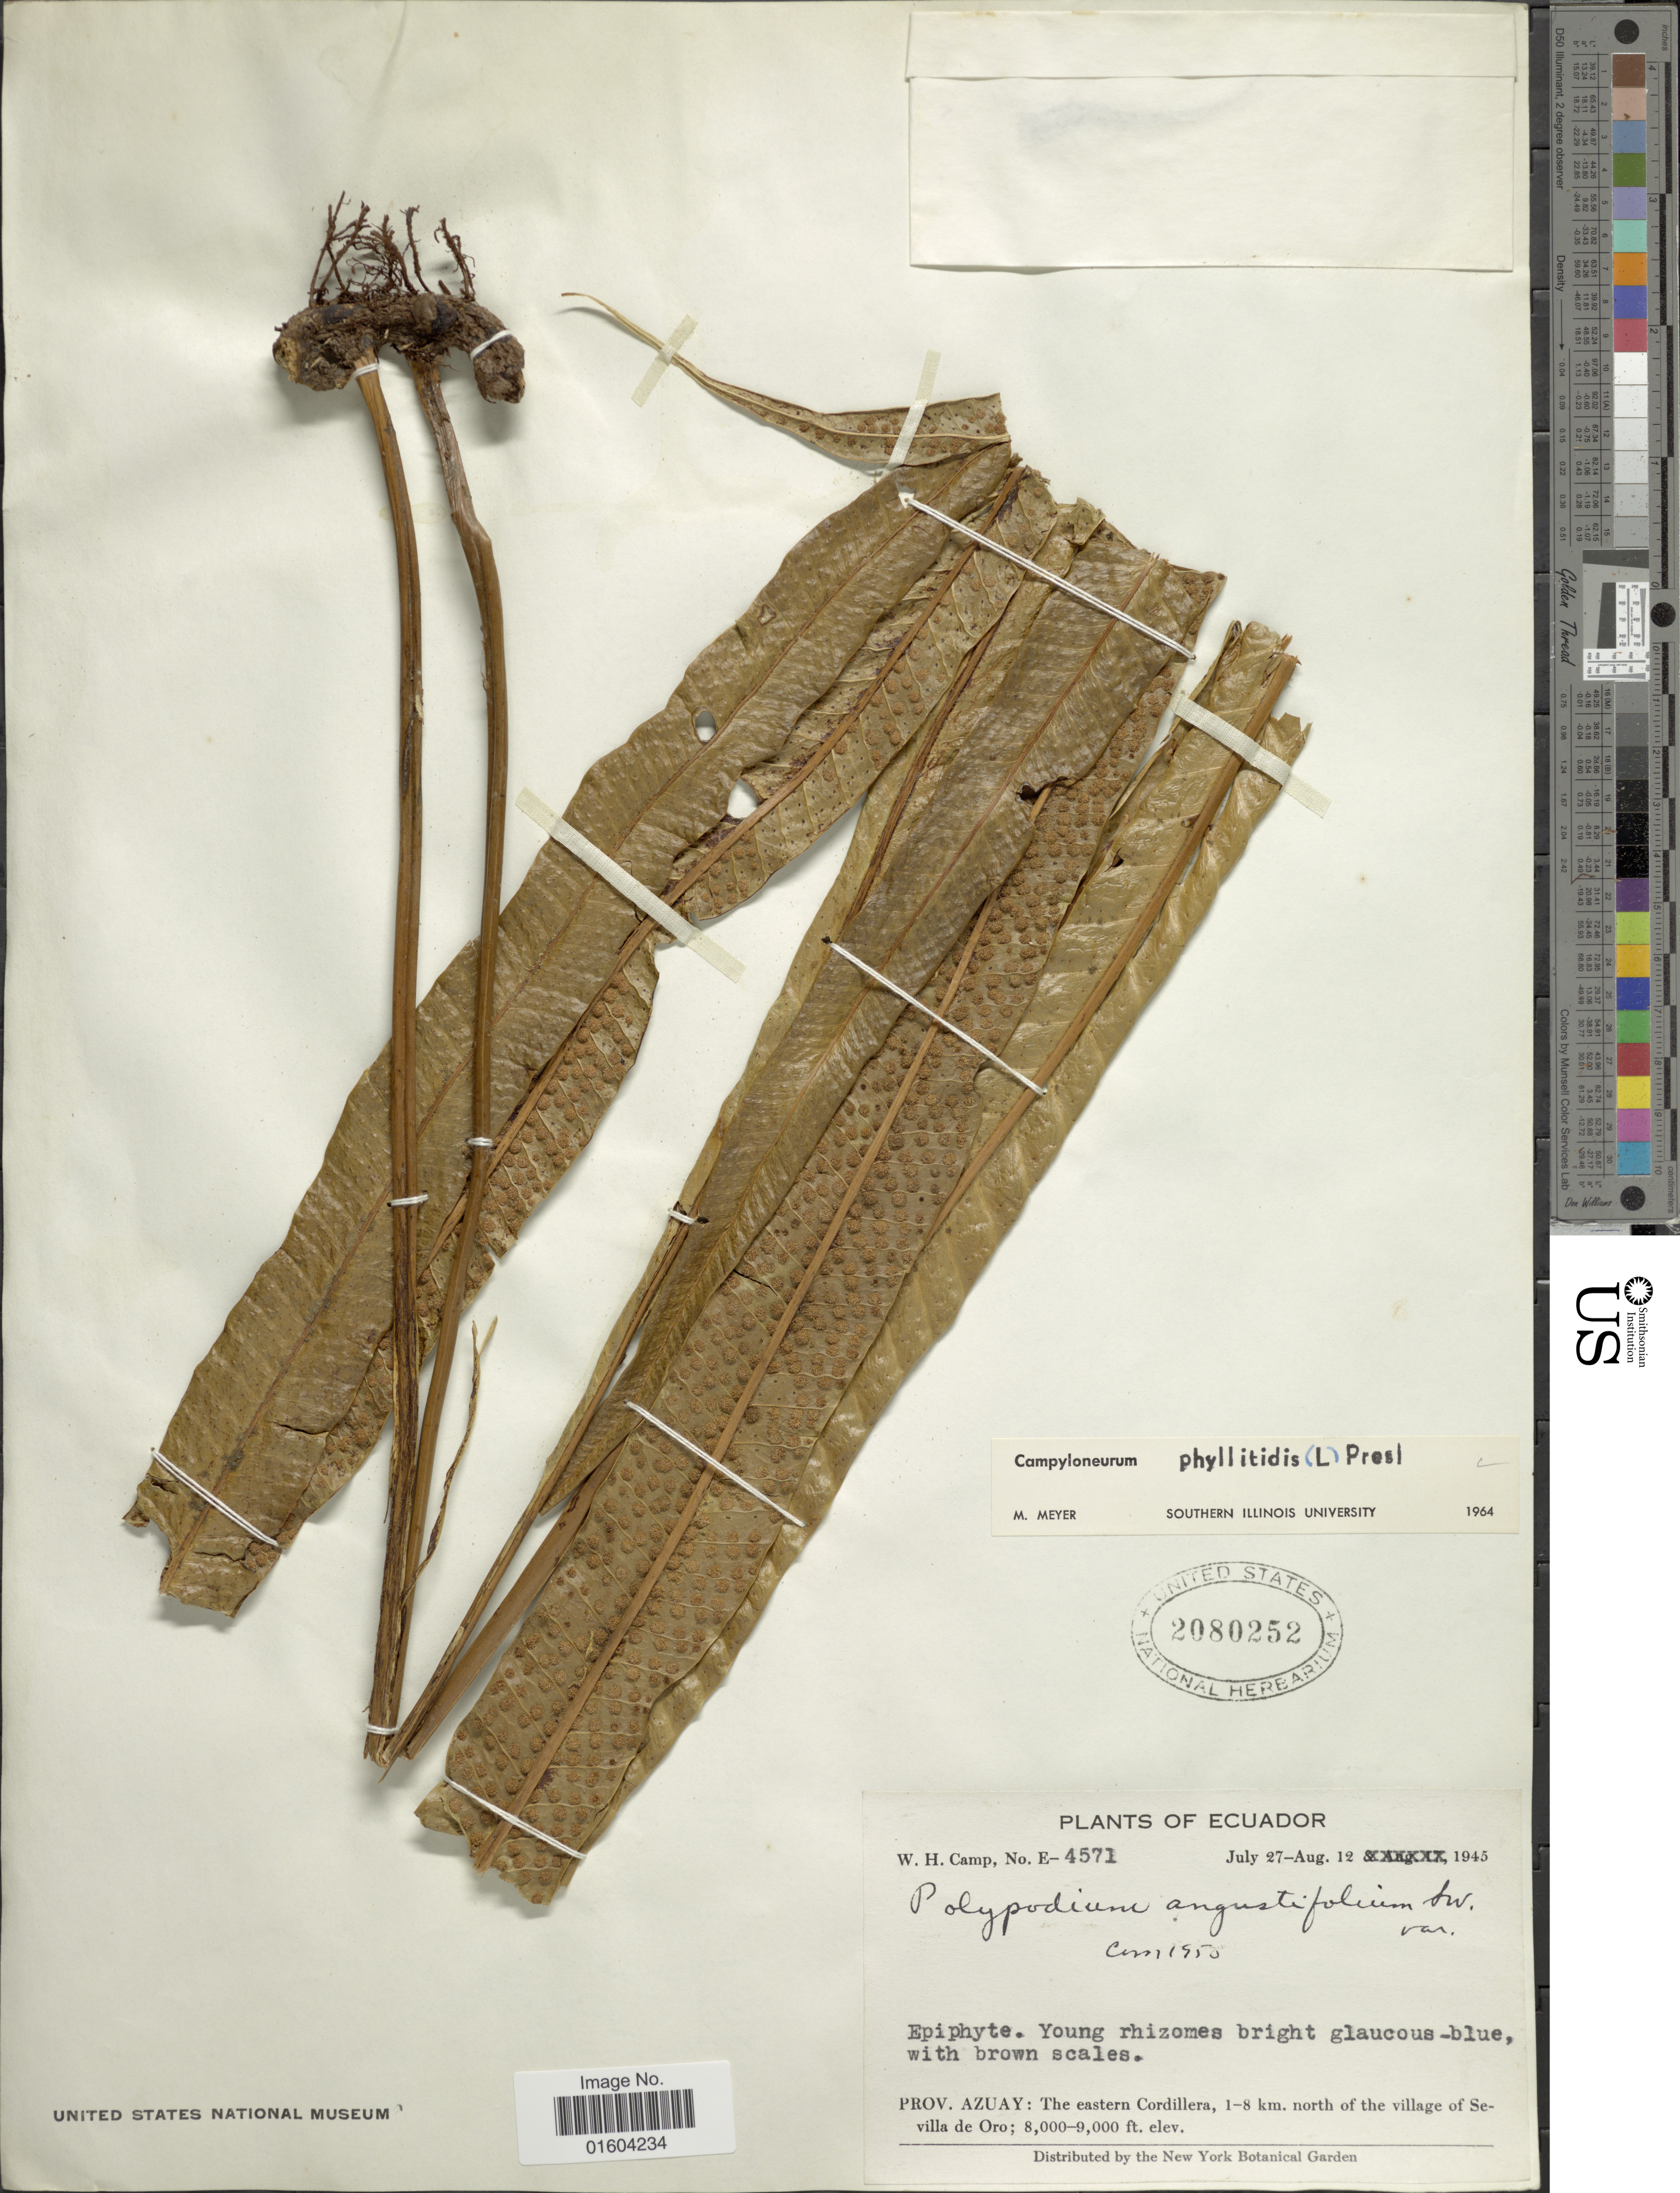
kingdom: Plantae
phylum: Tracheophyta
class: Polypodiopsida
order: Polypodiales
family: Polypodiaceae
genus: Campyloneurum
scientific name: Campyloneurum cochense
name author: (Hieron.) Ching & Farw.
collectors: W. H. Camp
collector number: E-4571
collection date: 1945-07-27/1945-08-12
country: Ecuador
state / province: Azuay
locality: Prov. Azuay: The eastern Cordillera, 1-8 km. north of the village of Sevilla de Oro.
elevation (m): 2438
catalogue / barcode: US 2080252